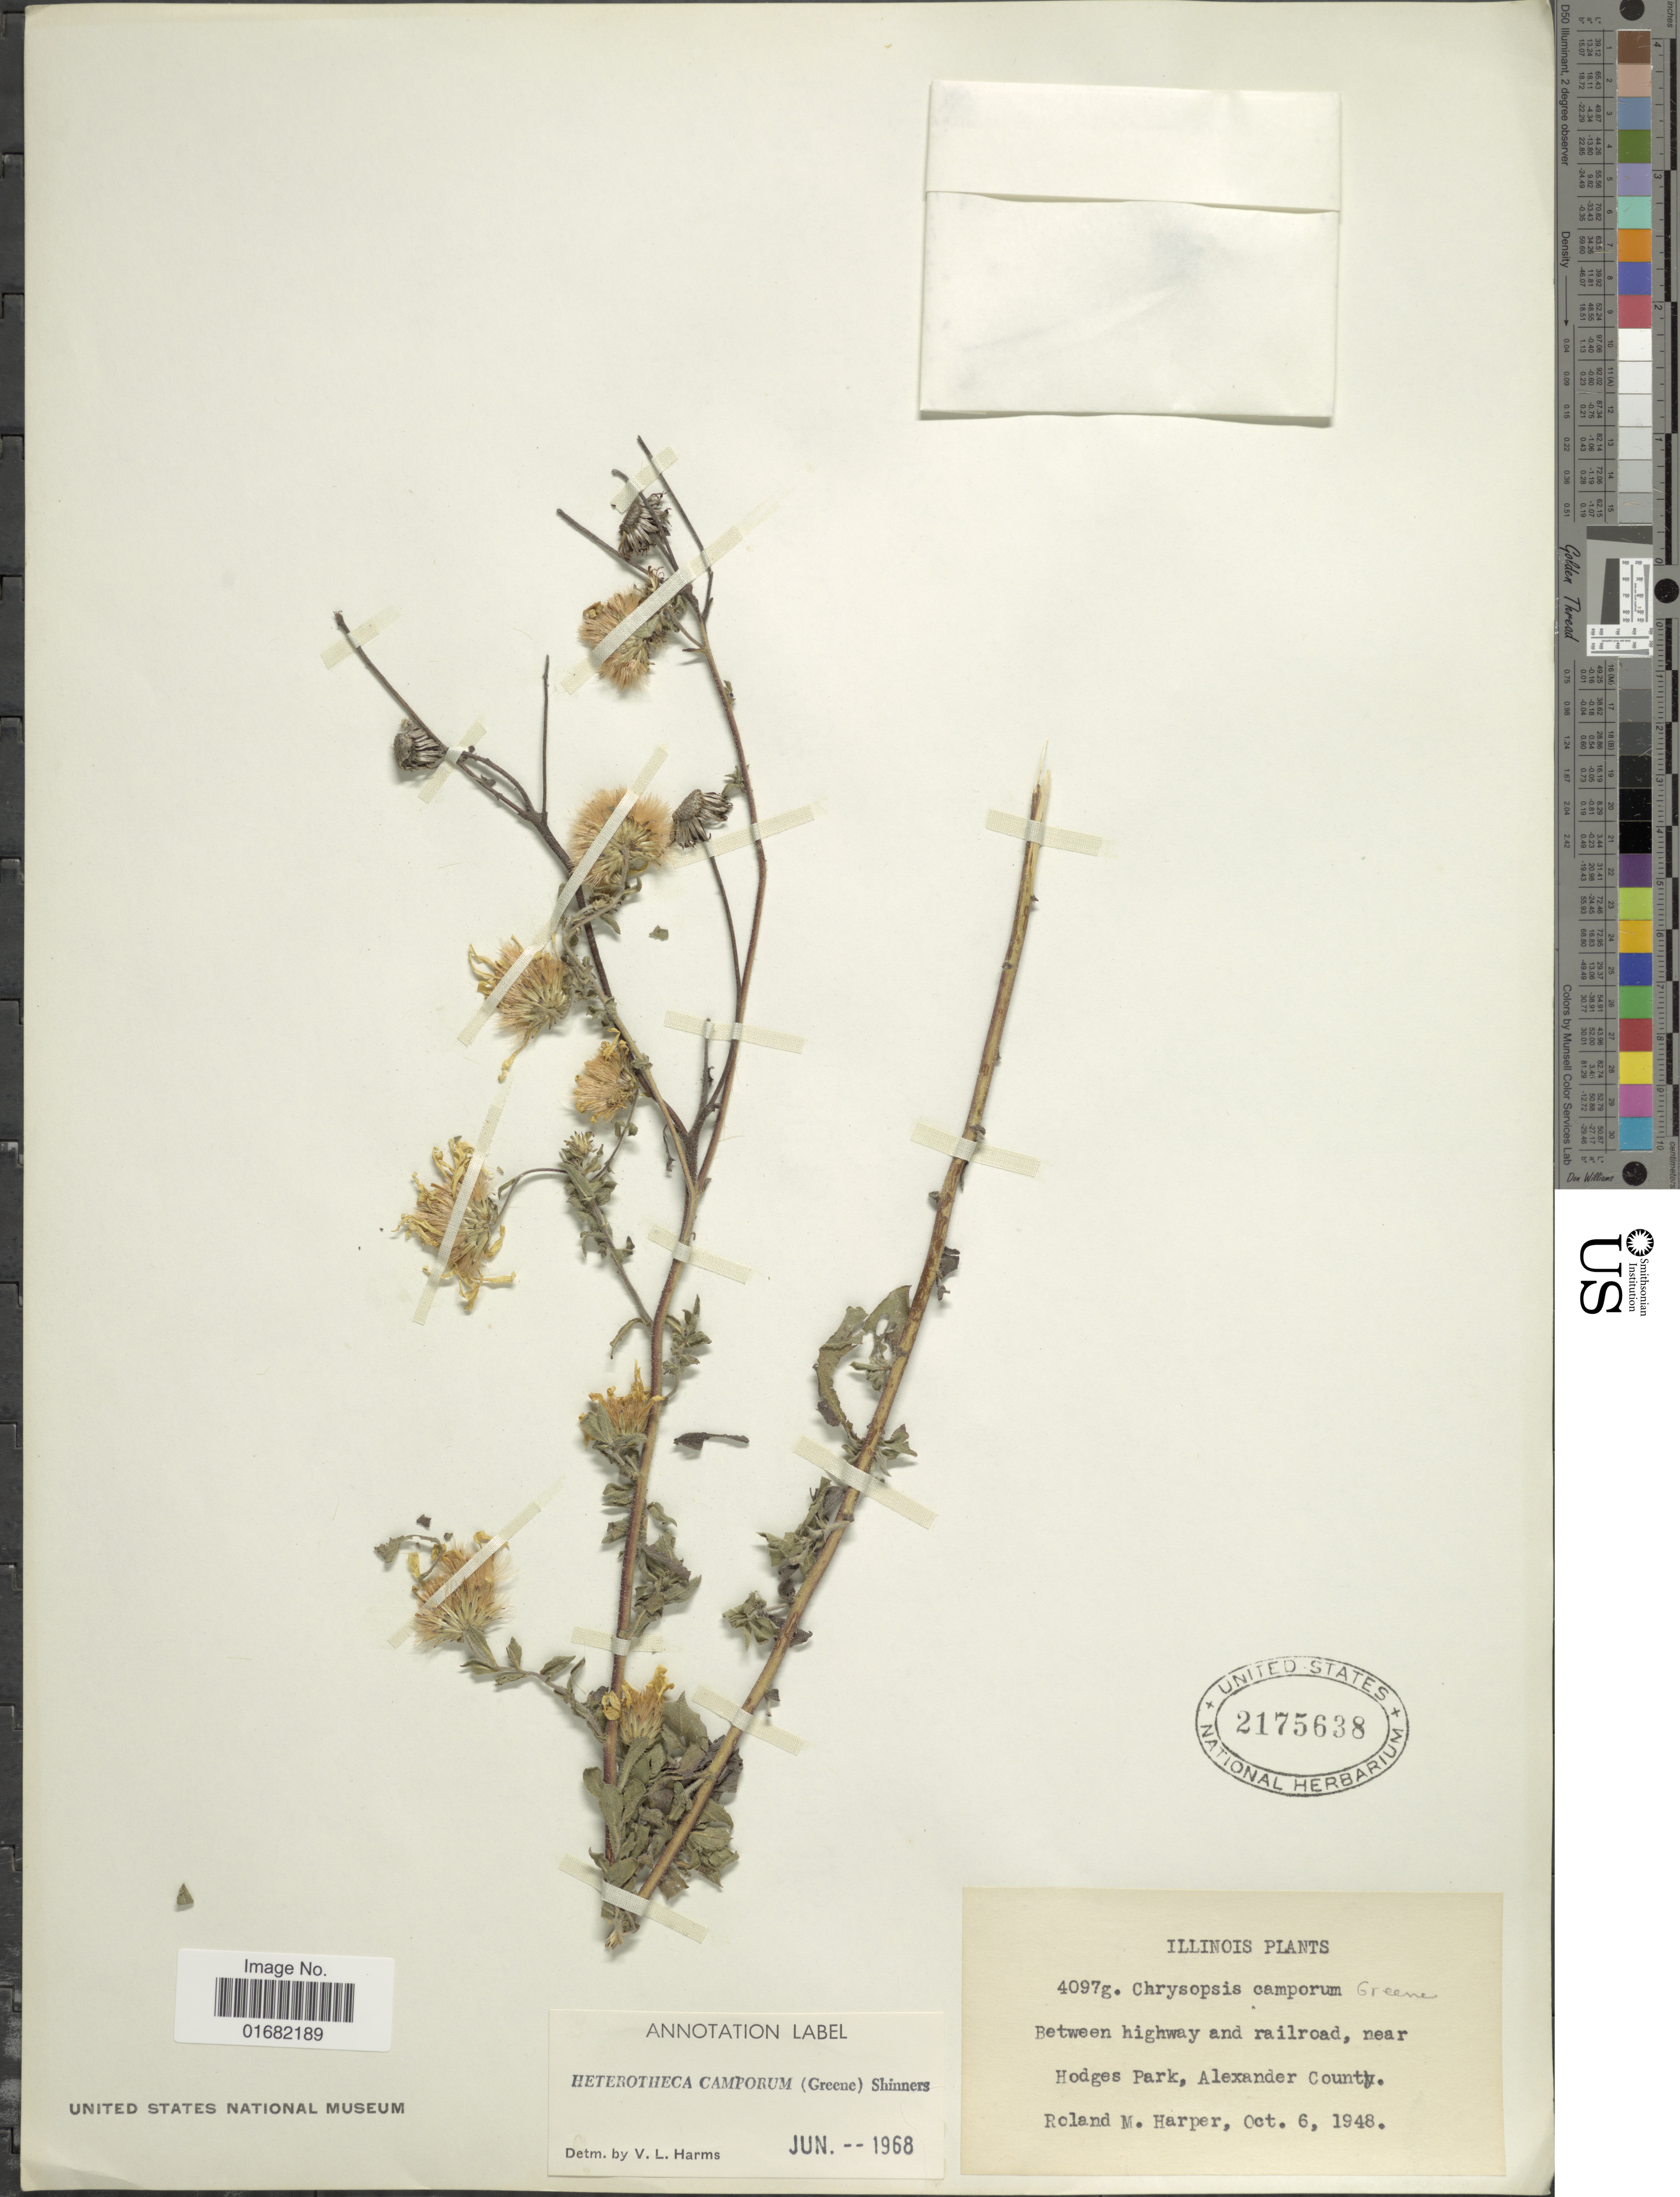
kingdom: Plantae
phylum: Tracheophyta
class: Magnoliopsida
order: Asterales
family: Asteraceae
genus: Heterotheca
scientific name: Heterotheca camporum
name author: (Greene) Shinners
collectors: R. M. Harper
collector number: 4097g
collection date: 1948-10-06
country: United States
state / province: Illinois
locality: Between highway and railroad, near Hodges Park, Alexander County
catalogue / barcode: US 2175638